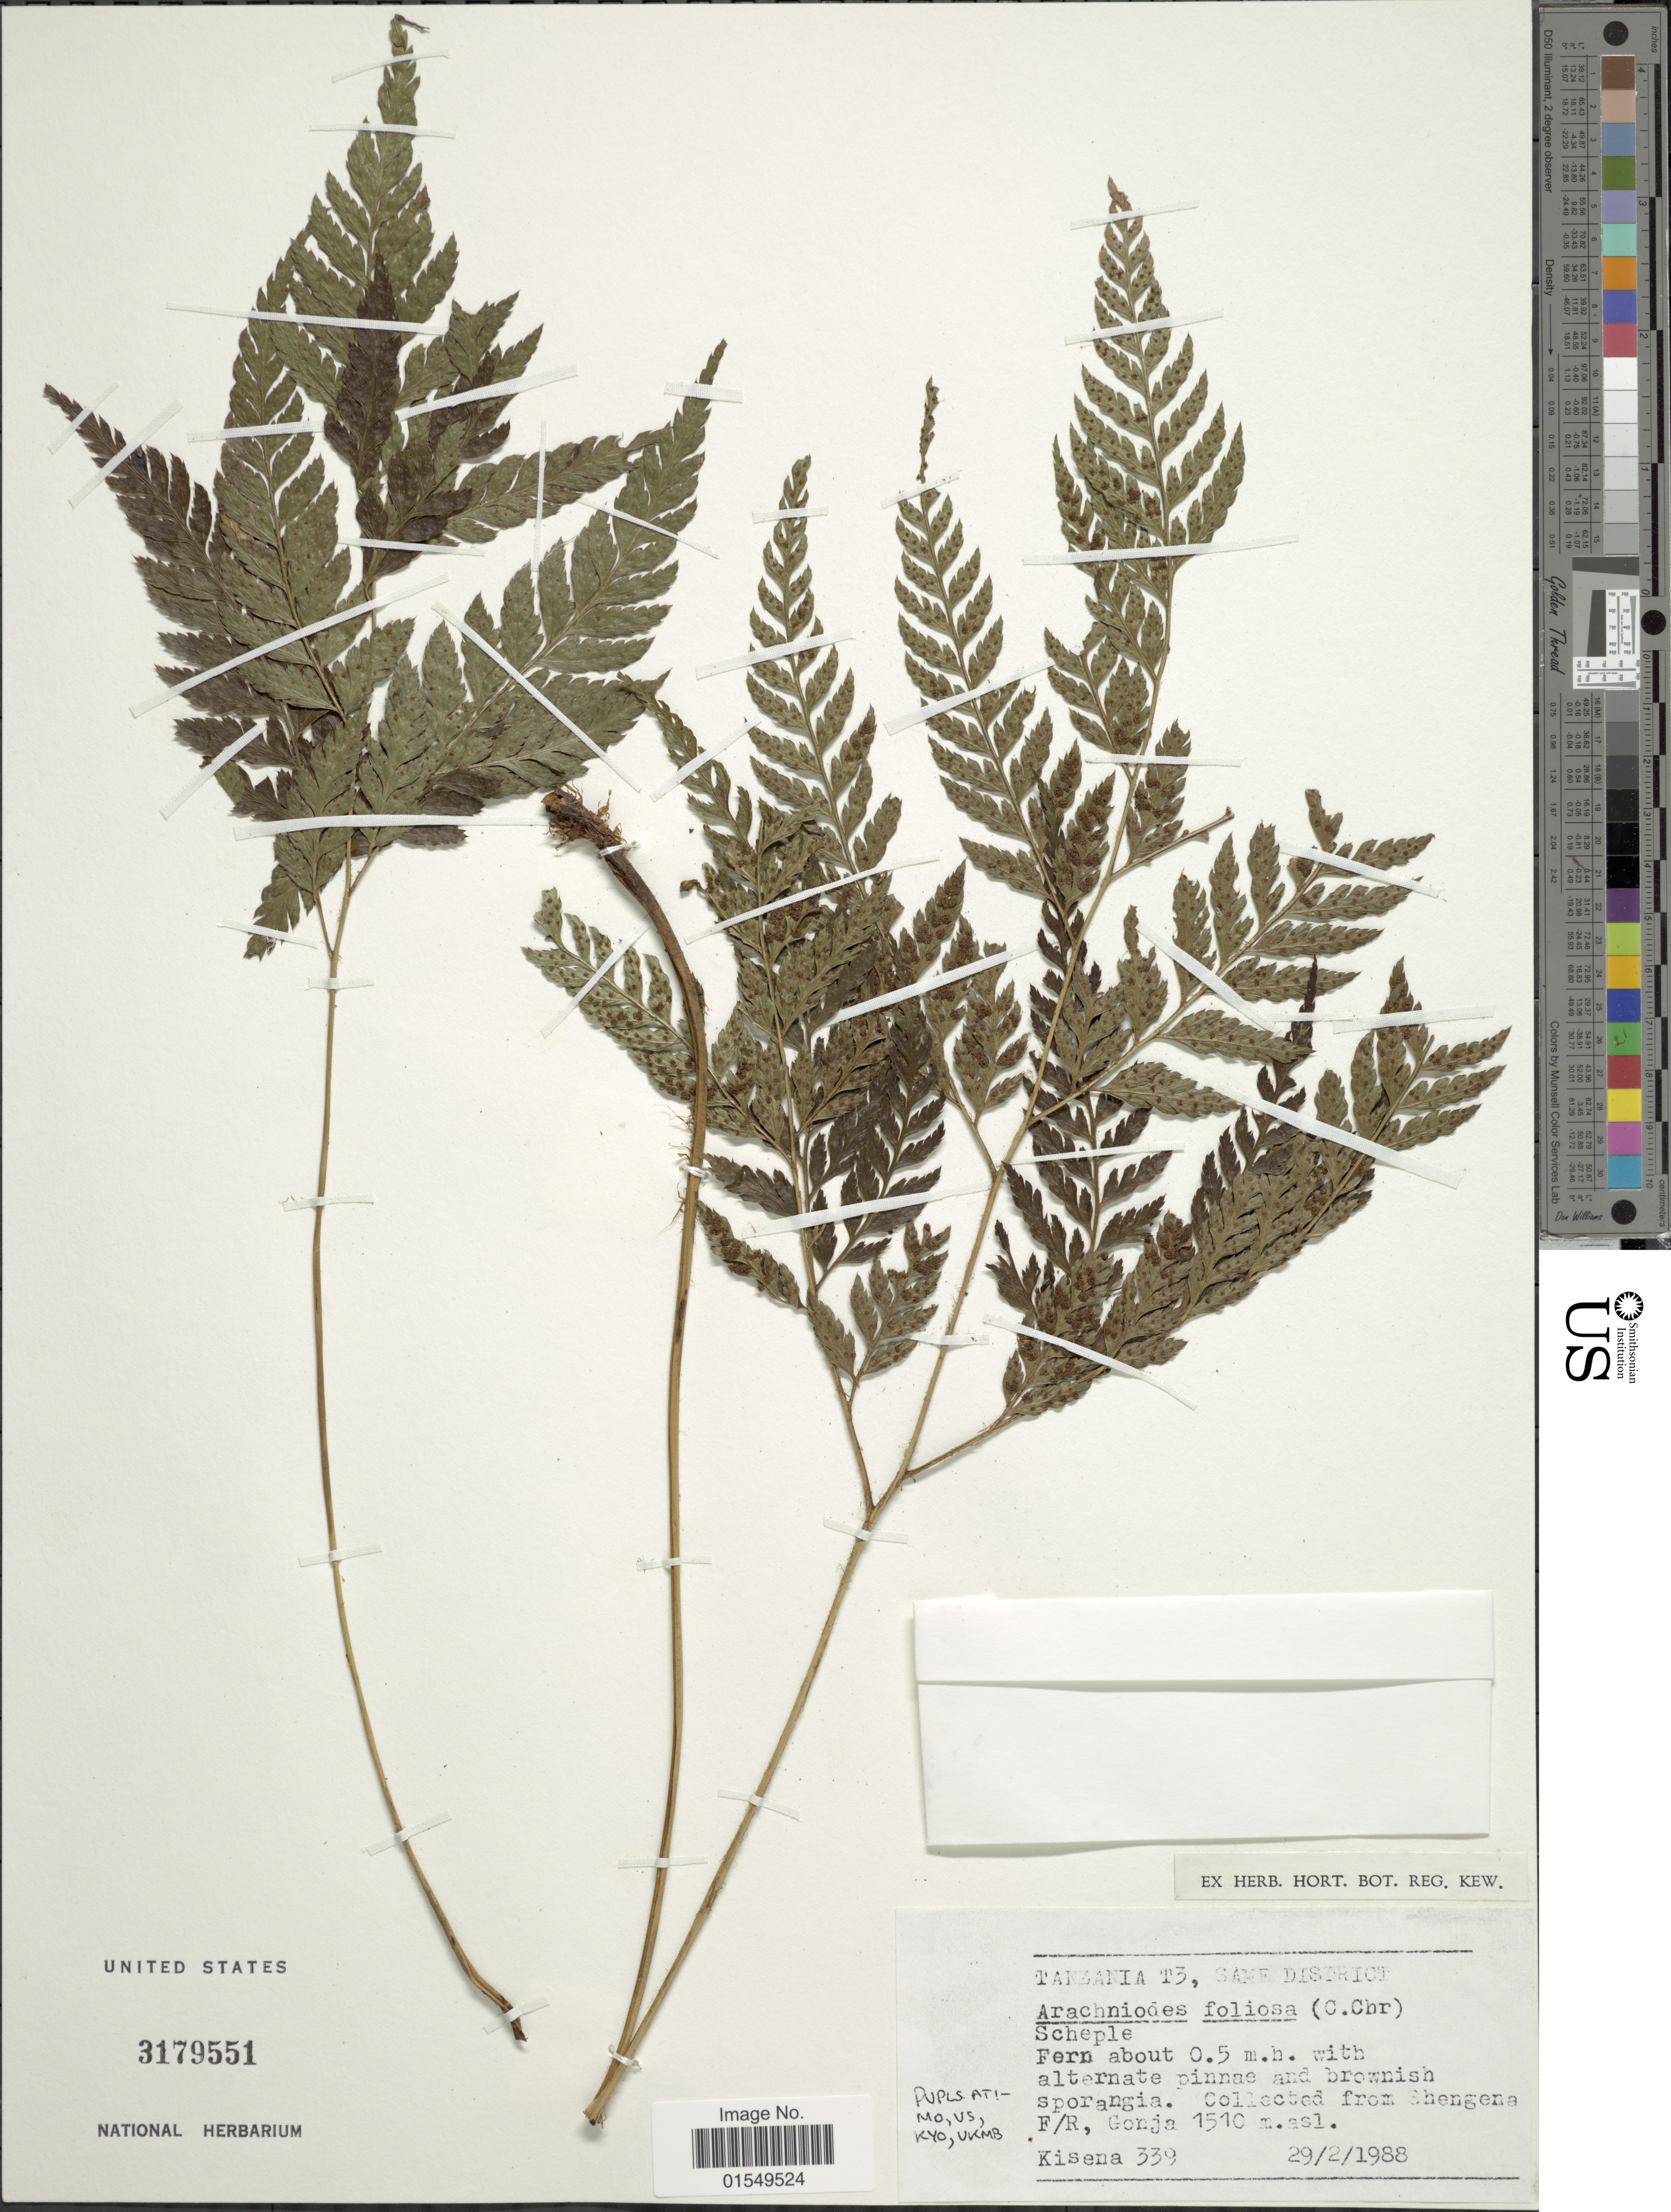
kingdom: Plantae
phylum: Tracheophyta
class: Polypodiopsida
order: Polypodiales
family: Dryopteridaceae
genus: Arachniodes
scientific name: Arachniodes foliosa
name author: (C. Chr.) Schelpe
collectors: Kisena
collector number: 339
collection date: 1988-02-29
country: Tanzania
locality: Tanzania T3, Same District, Shengena F/R, Gonja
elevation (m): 1510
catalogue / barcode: US 3179551